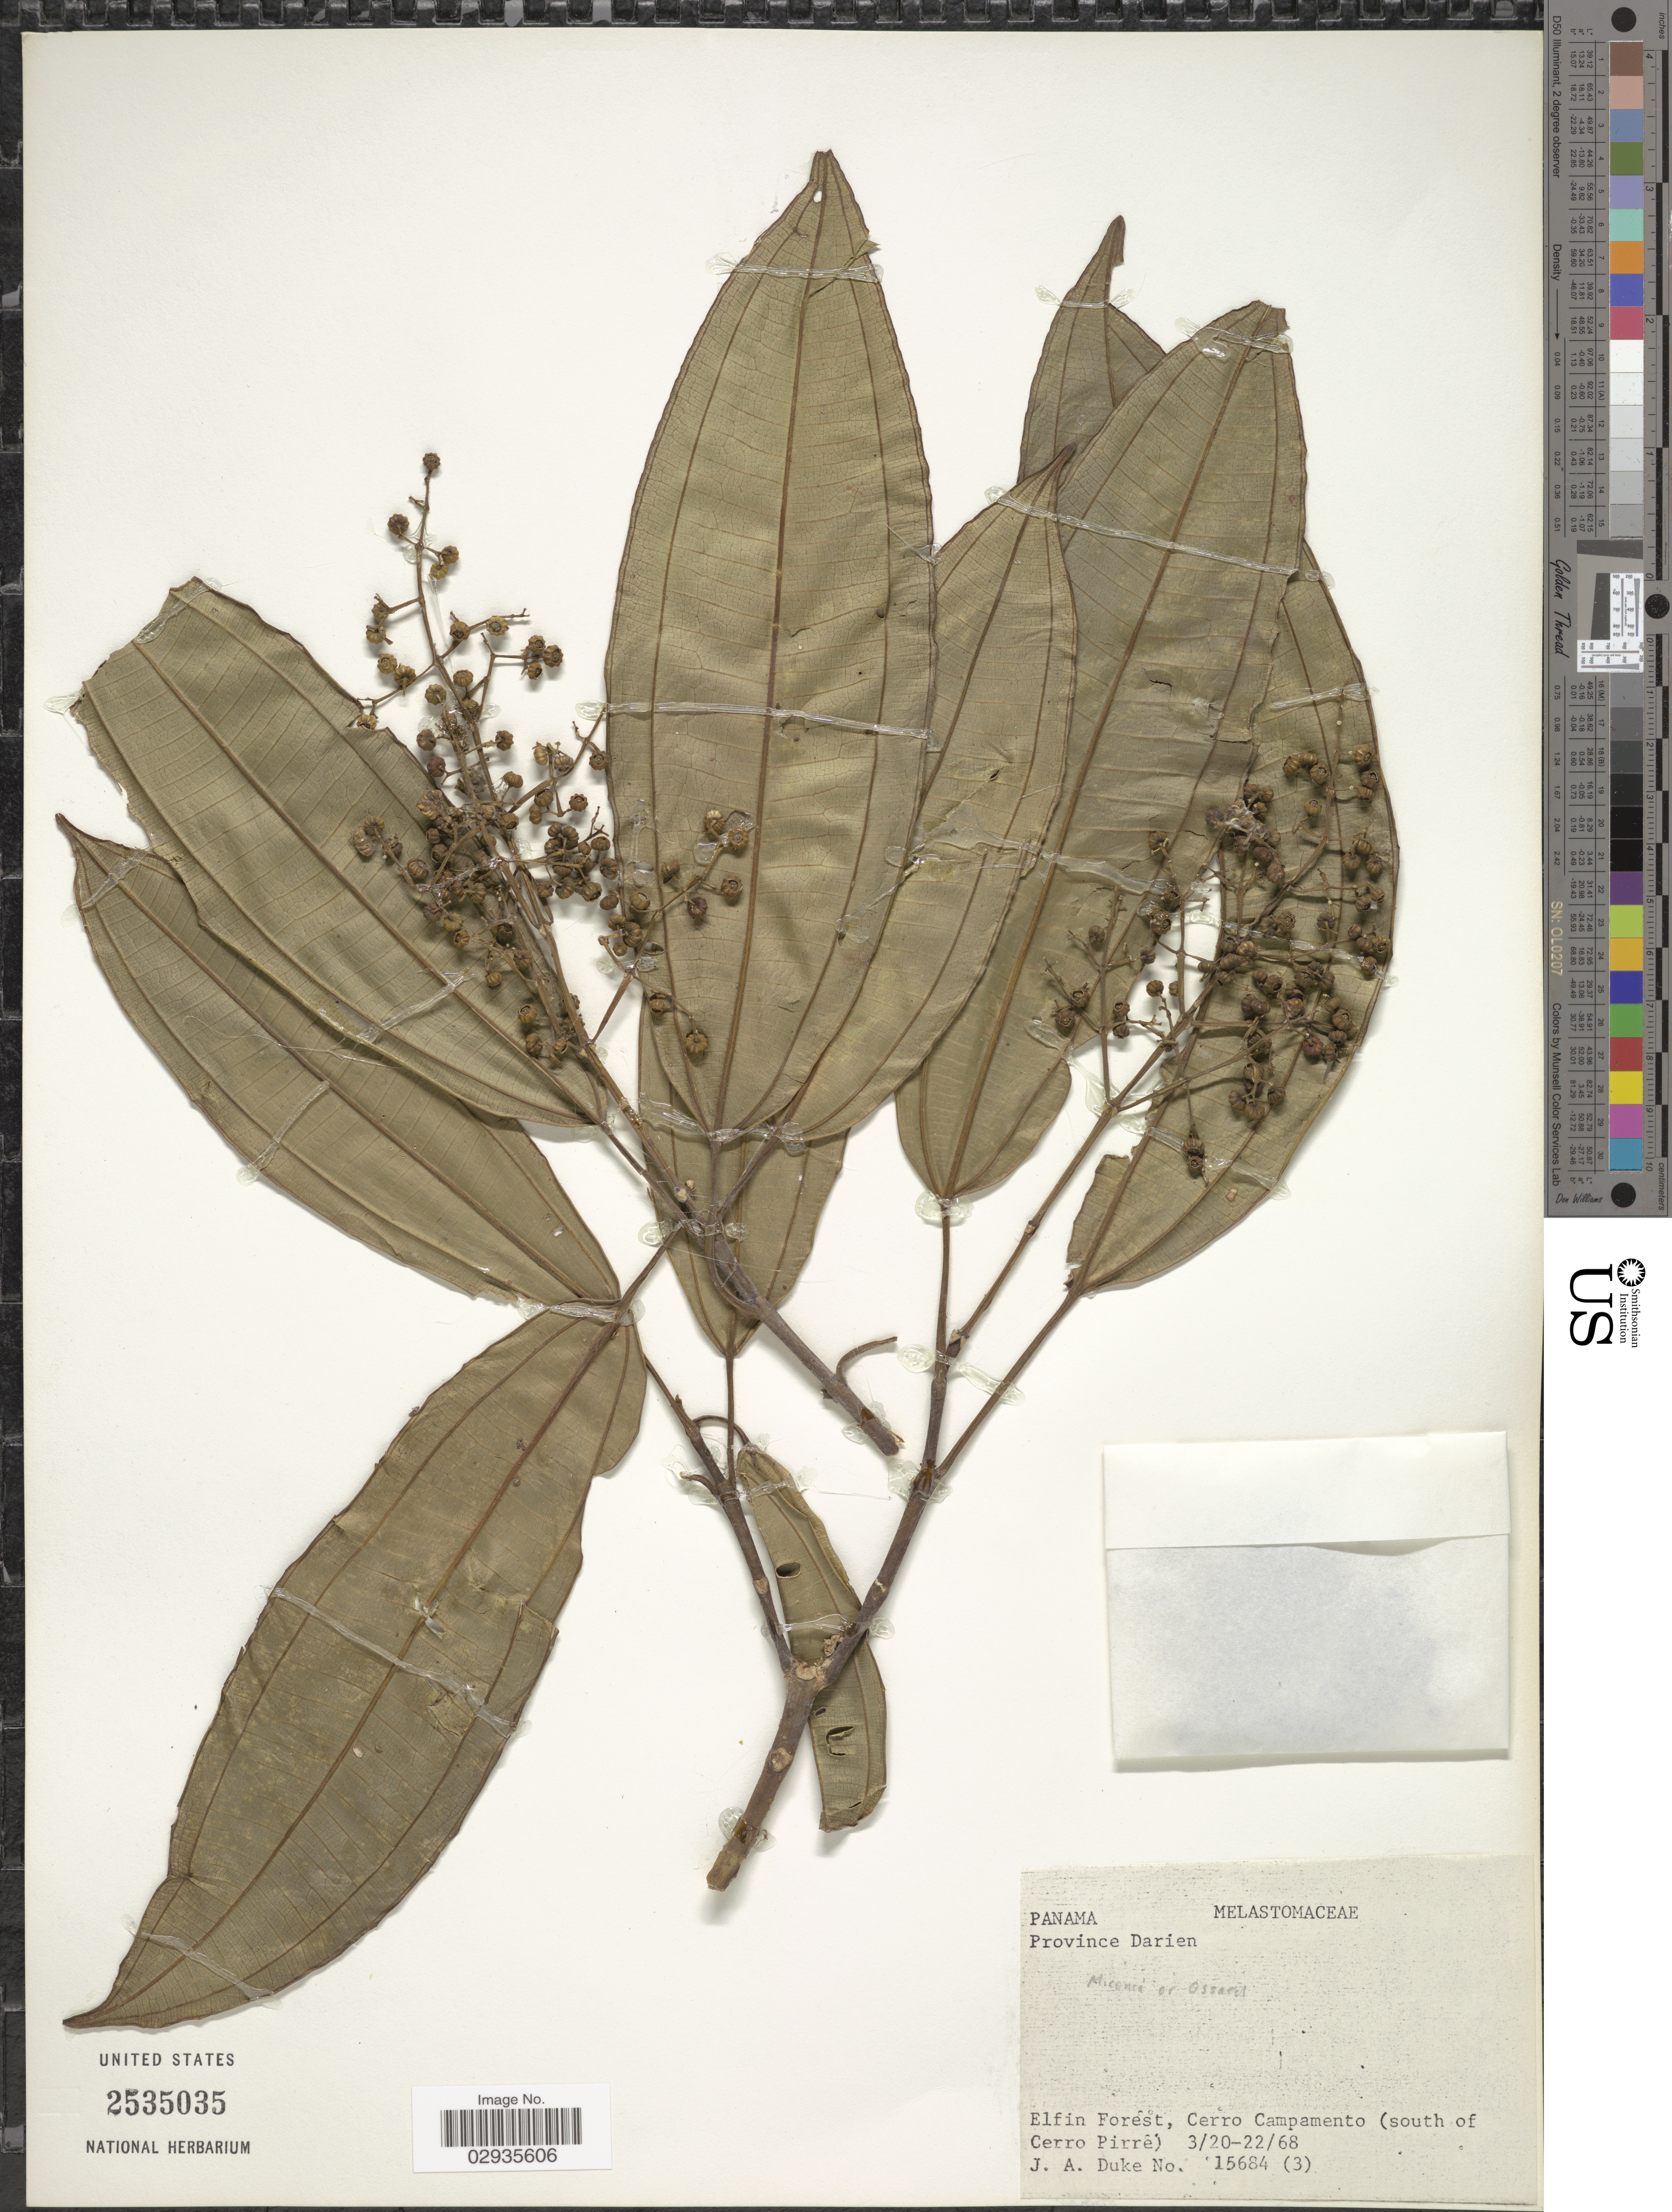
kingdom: Plantae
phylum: Tracheophyta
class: Magnoliopsida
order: Myrtales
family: Melastomataceae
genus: Miconia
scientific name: Miconia sp.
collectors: J. A. Duke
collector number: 15684 (3)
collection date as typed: Transcribed d/m/y: 20/3/68 to 22/3/68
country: Panama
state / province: Darién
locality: Elfin Forest, Cerro Campamento (south of Cerro Pirre).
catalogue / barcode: US 2535035